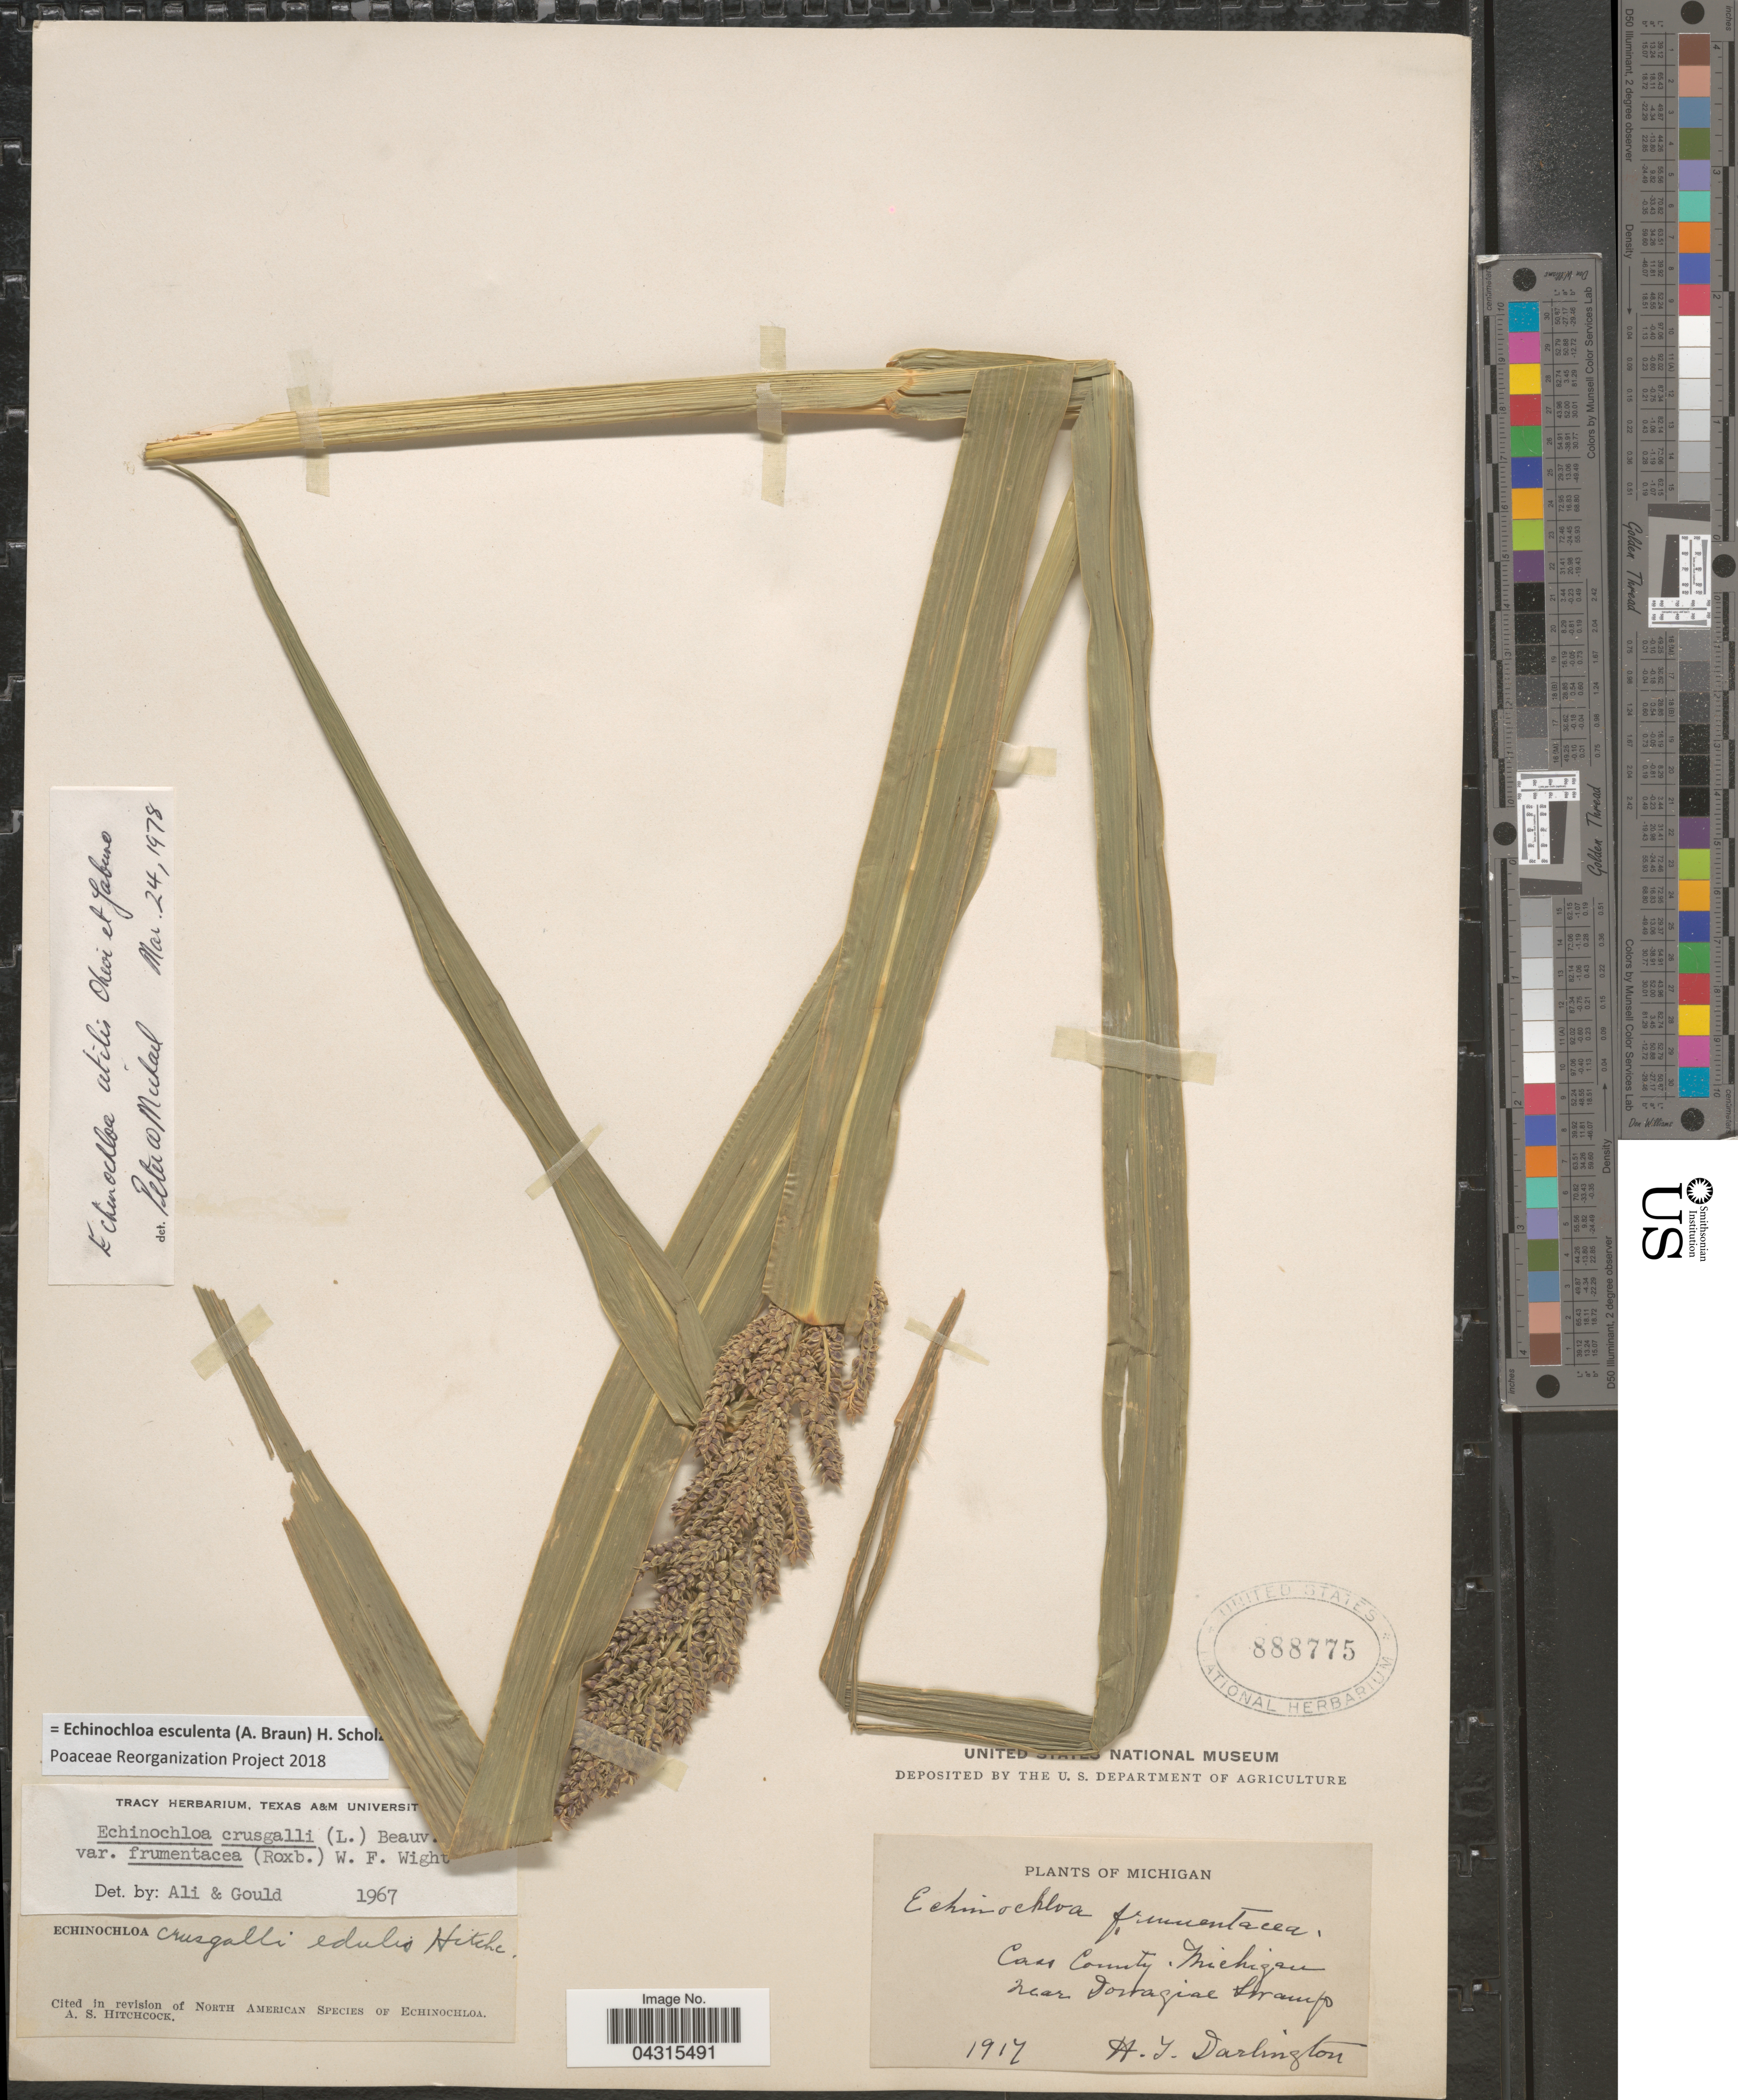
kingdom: Plantae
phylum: Tracheophyta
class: Liliopsida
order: Poales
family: Poaceae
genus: Echinochloa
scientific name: Echinochloa esculenta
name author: (A. Braun) H. Scholz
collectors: H. Darlington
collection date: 1917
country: United States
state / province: Michigan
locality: Cass County. Near Dowagiac Swamp.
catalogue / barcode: US 888775